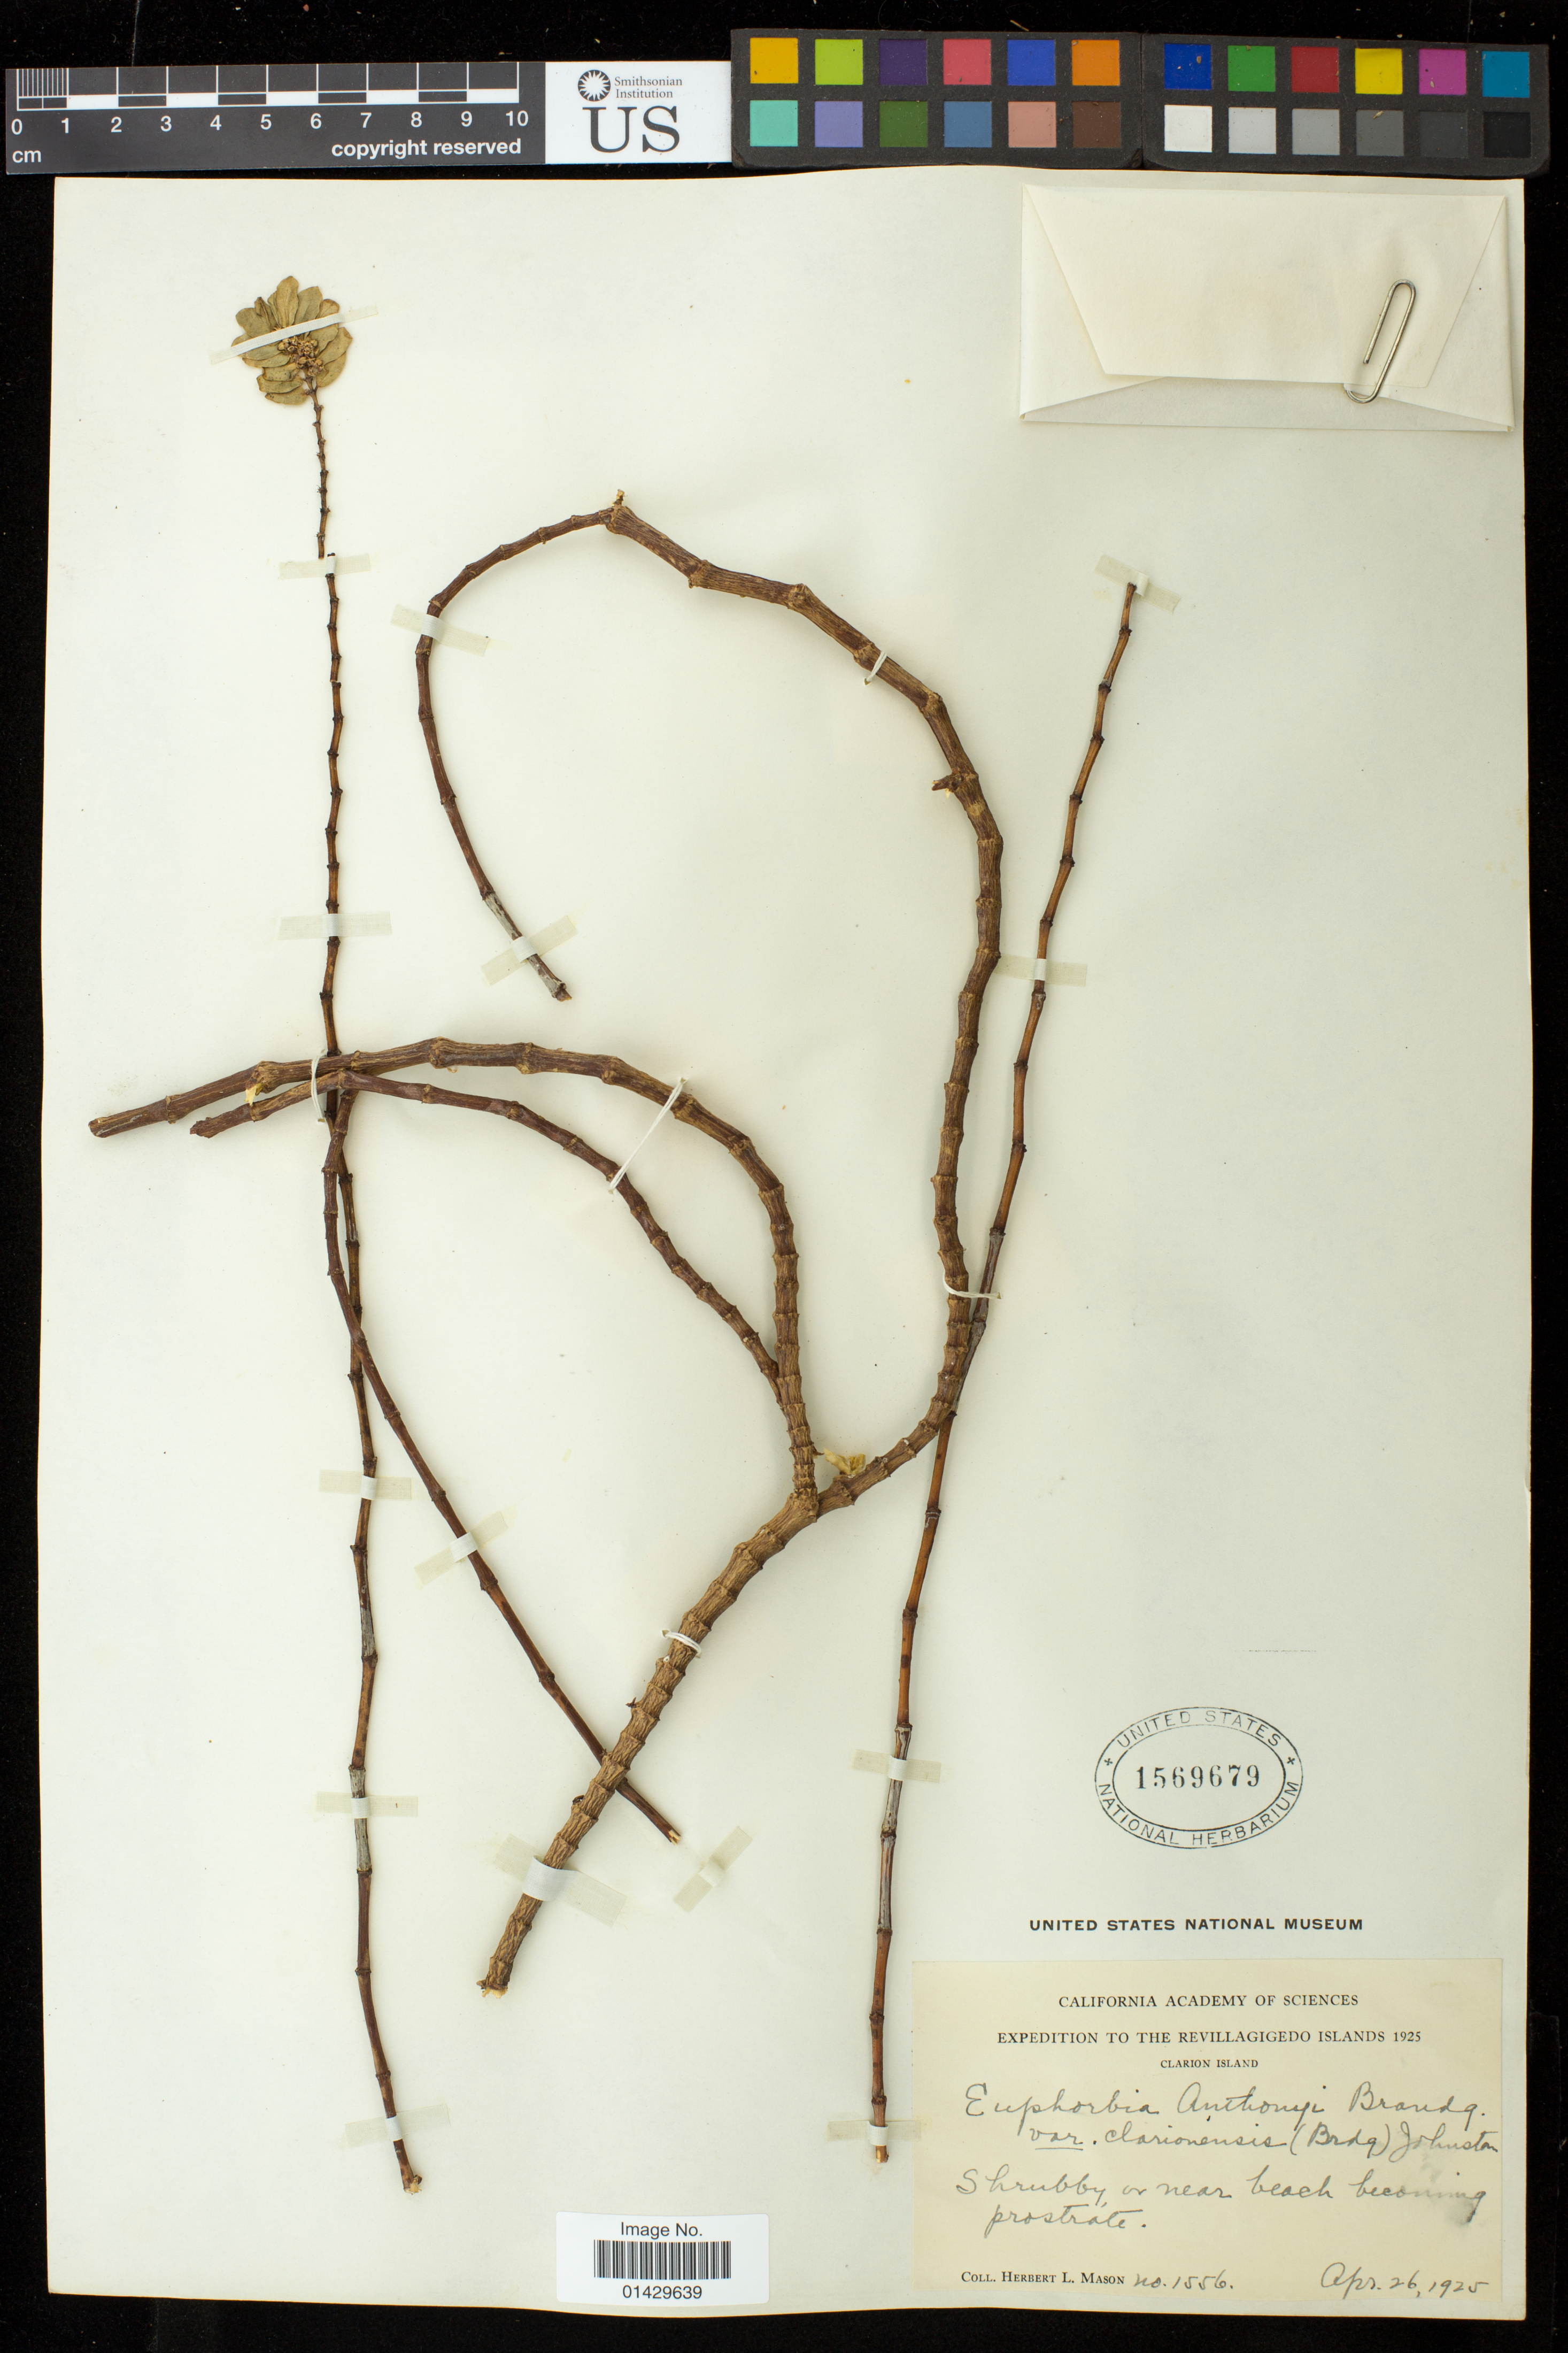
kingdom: Plantae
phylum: Tracheophyta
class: Magnoliopsida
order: Malpighiales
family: Euphorbiaceae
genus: Euphorbia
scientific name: Euphorbia anthonyi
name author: Brandegee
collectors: H. L. Mason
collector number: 1556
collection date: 1925-04-26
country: Mexico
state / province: Colima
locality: Clarion Island; Revillagigedo Islands; near beach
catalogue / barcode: US 1569679